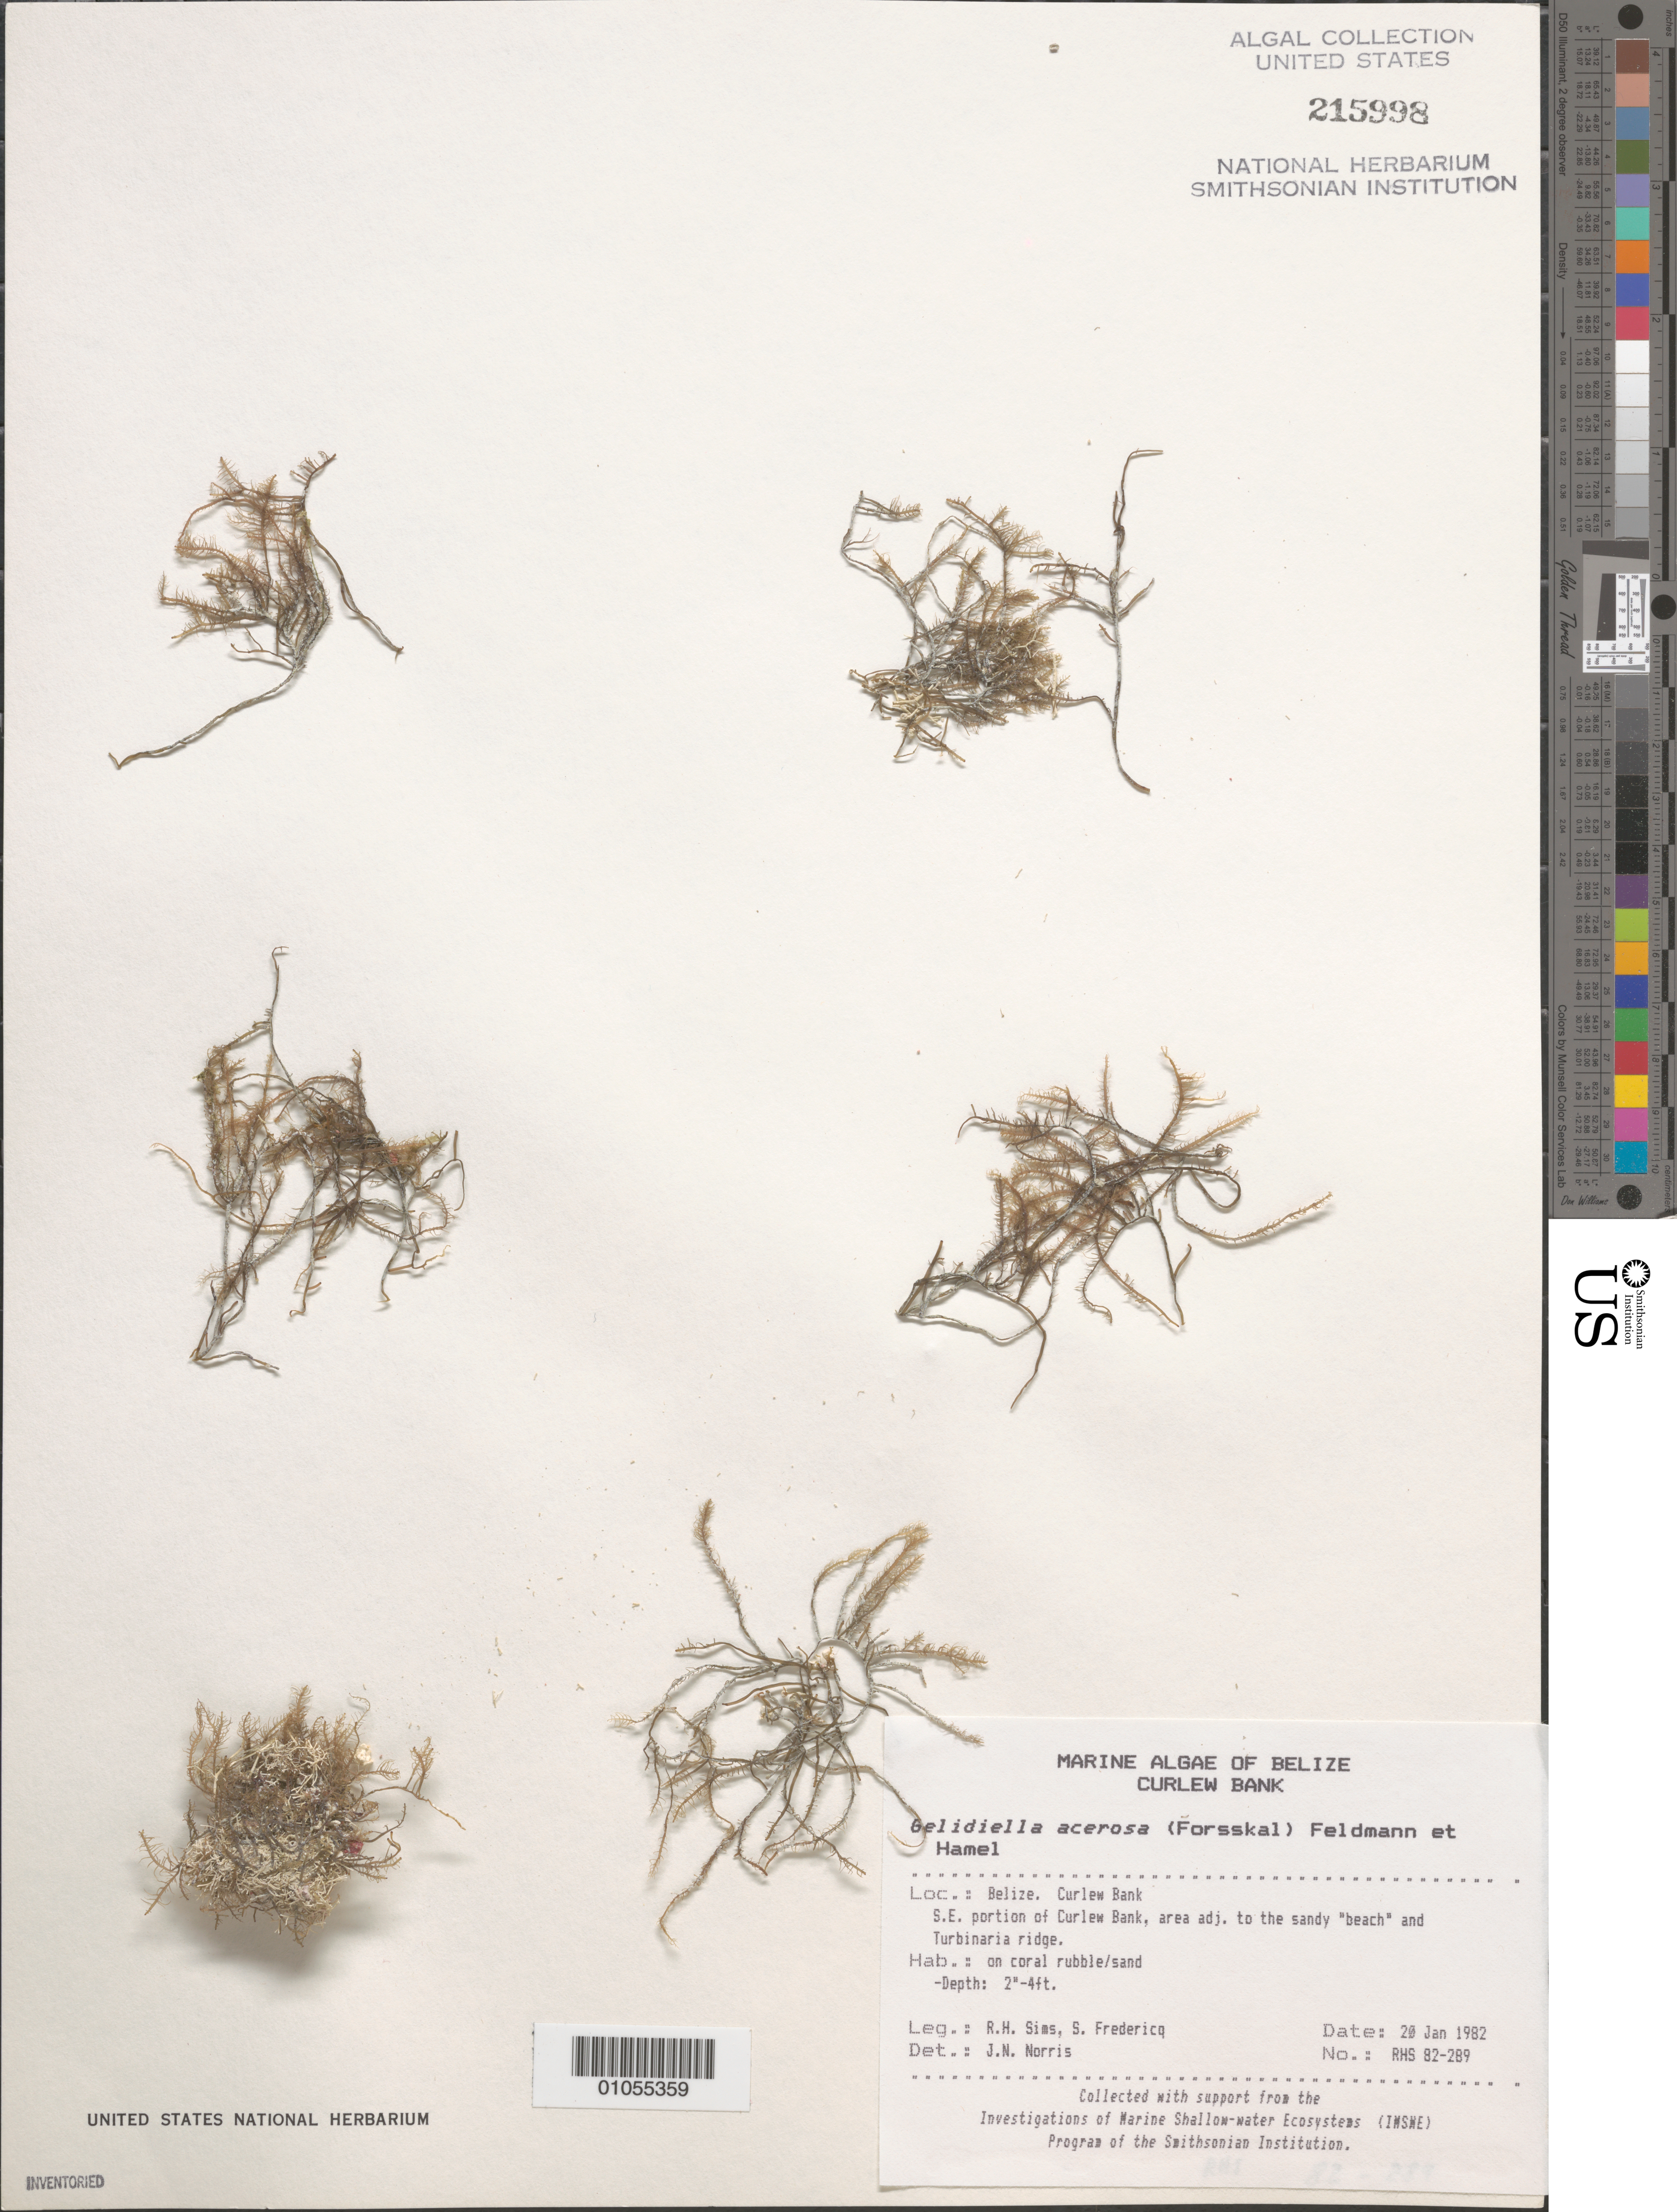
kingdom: Plantae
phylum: Rhodophyta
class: Florideophyceae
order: Gelidiales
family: Gelidiellaceae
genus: Gelidiella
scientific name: Gelidiella acerosa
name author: (Forssk.) Feldmann & G. Hamel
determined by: Norris, James N.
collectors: R. H. Sims & S. Fredericq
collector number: RHS 82-289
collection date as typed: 20 Jan 1982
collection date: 1982-01-20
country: Belize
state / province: Stann Creek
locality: Curlew Bank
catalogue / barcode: US 215998